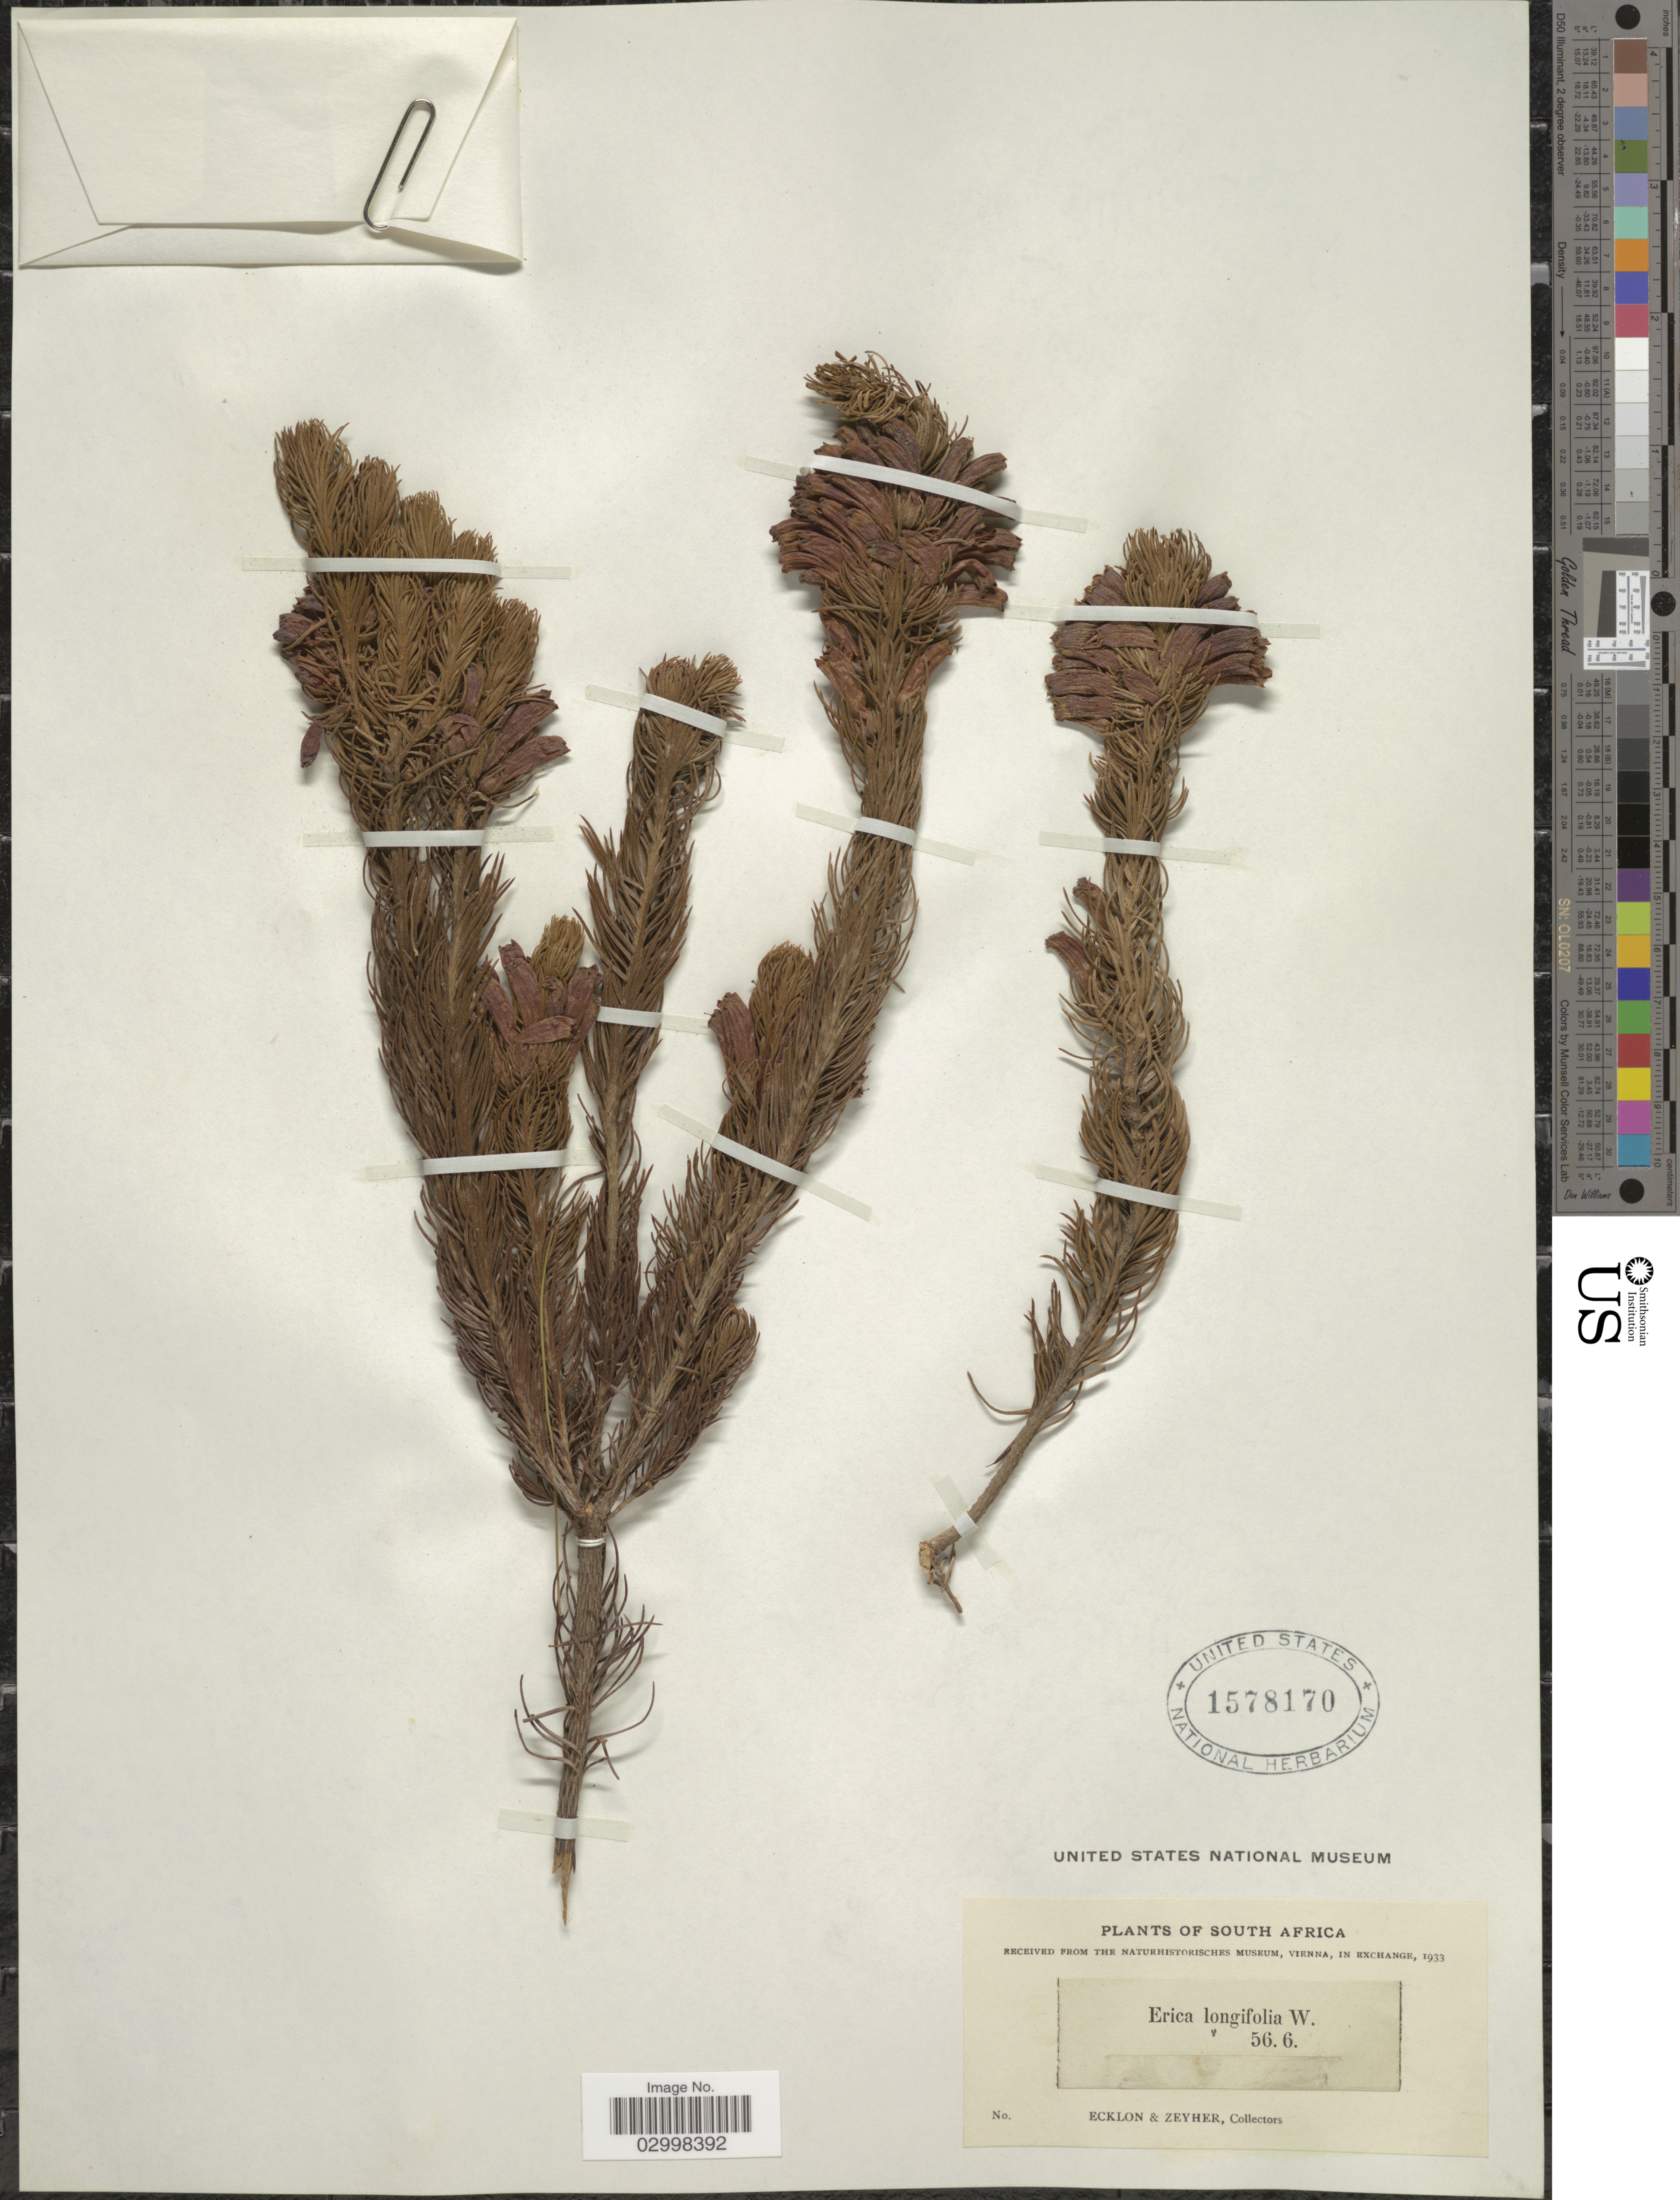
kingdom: Plantae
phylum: Tracheophyta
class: Magnoliopsida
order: Ericales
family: Ericaceae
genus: Erica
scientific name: Erica longifolia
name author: F. A. Bauer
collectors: -. Ecklon & -. Zeyher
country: South Africa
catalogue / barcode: US 1578170